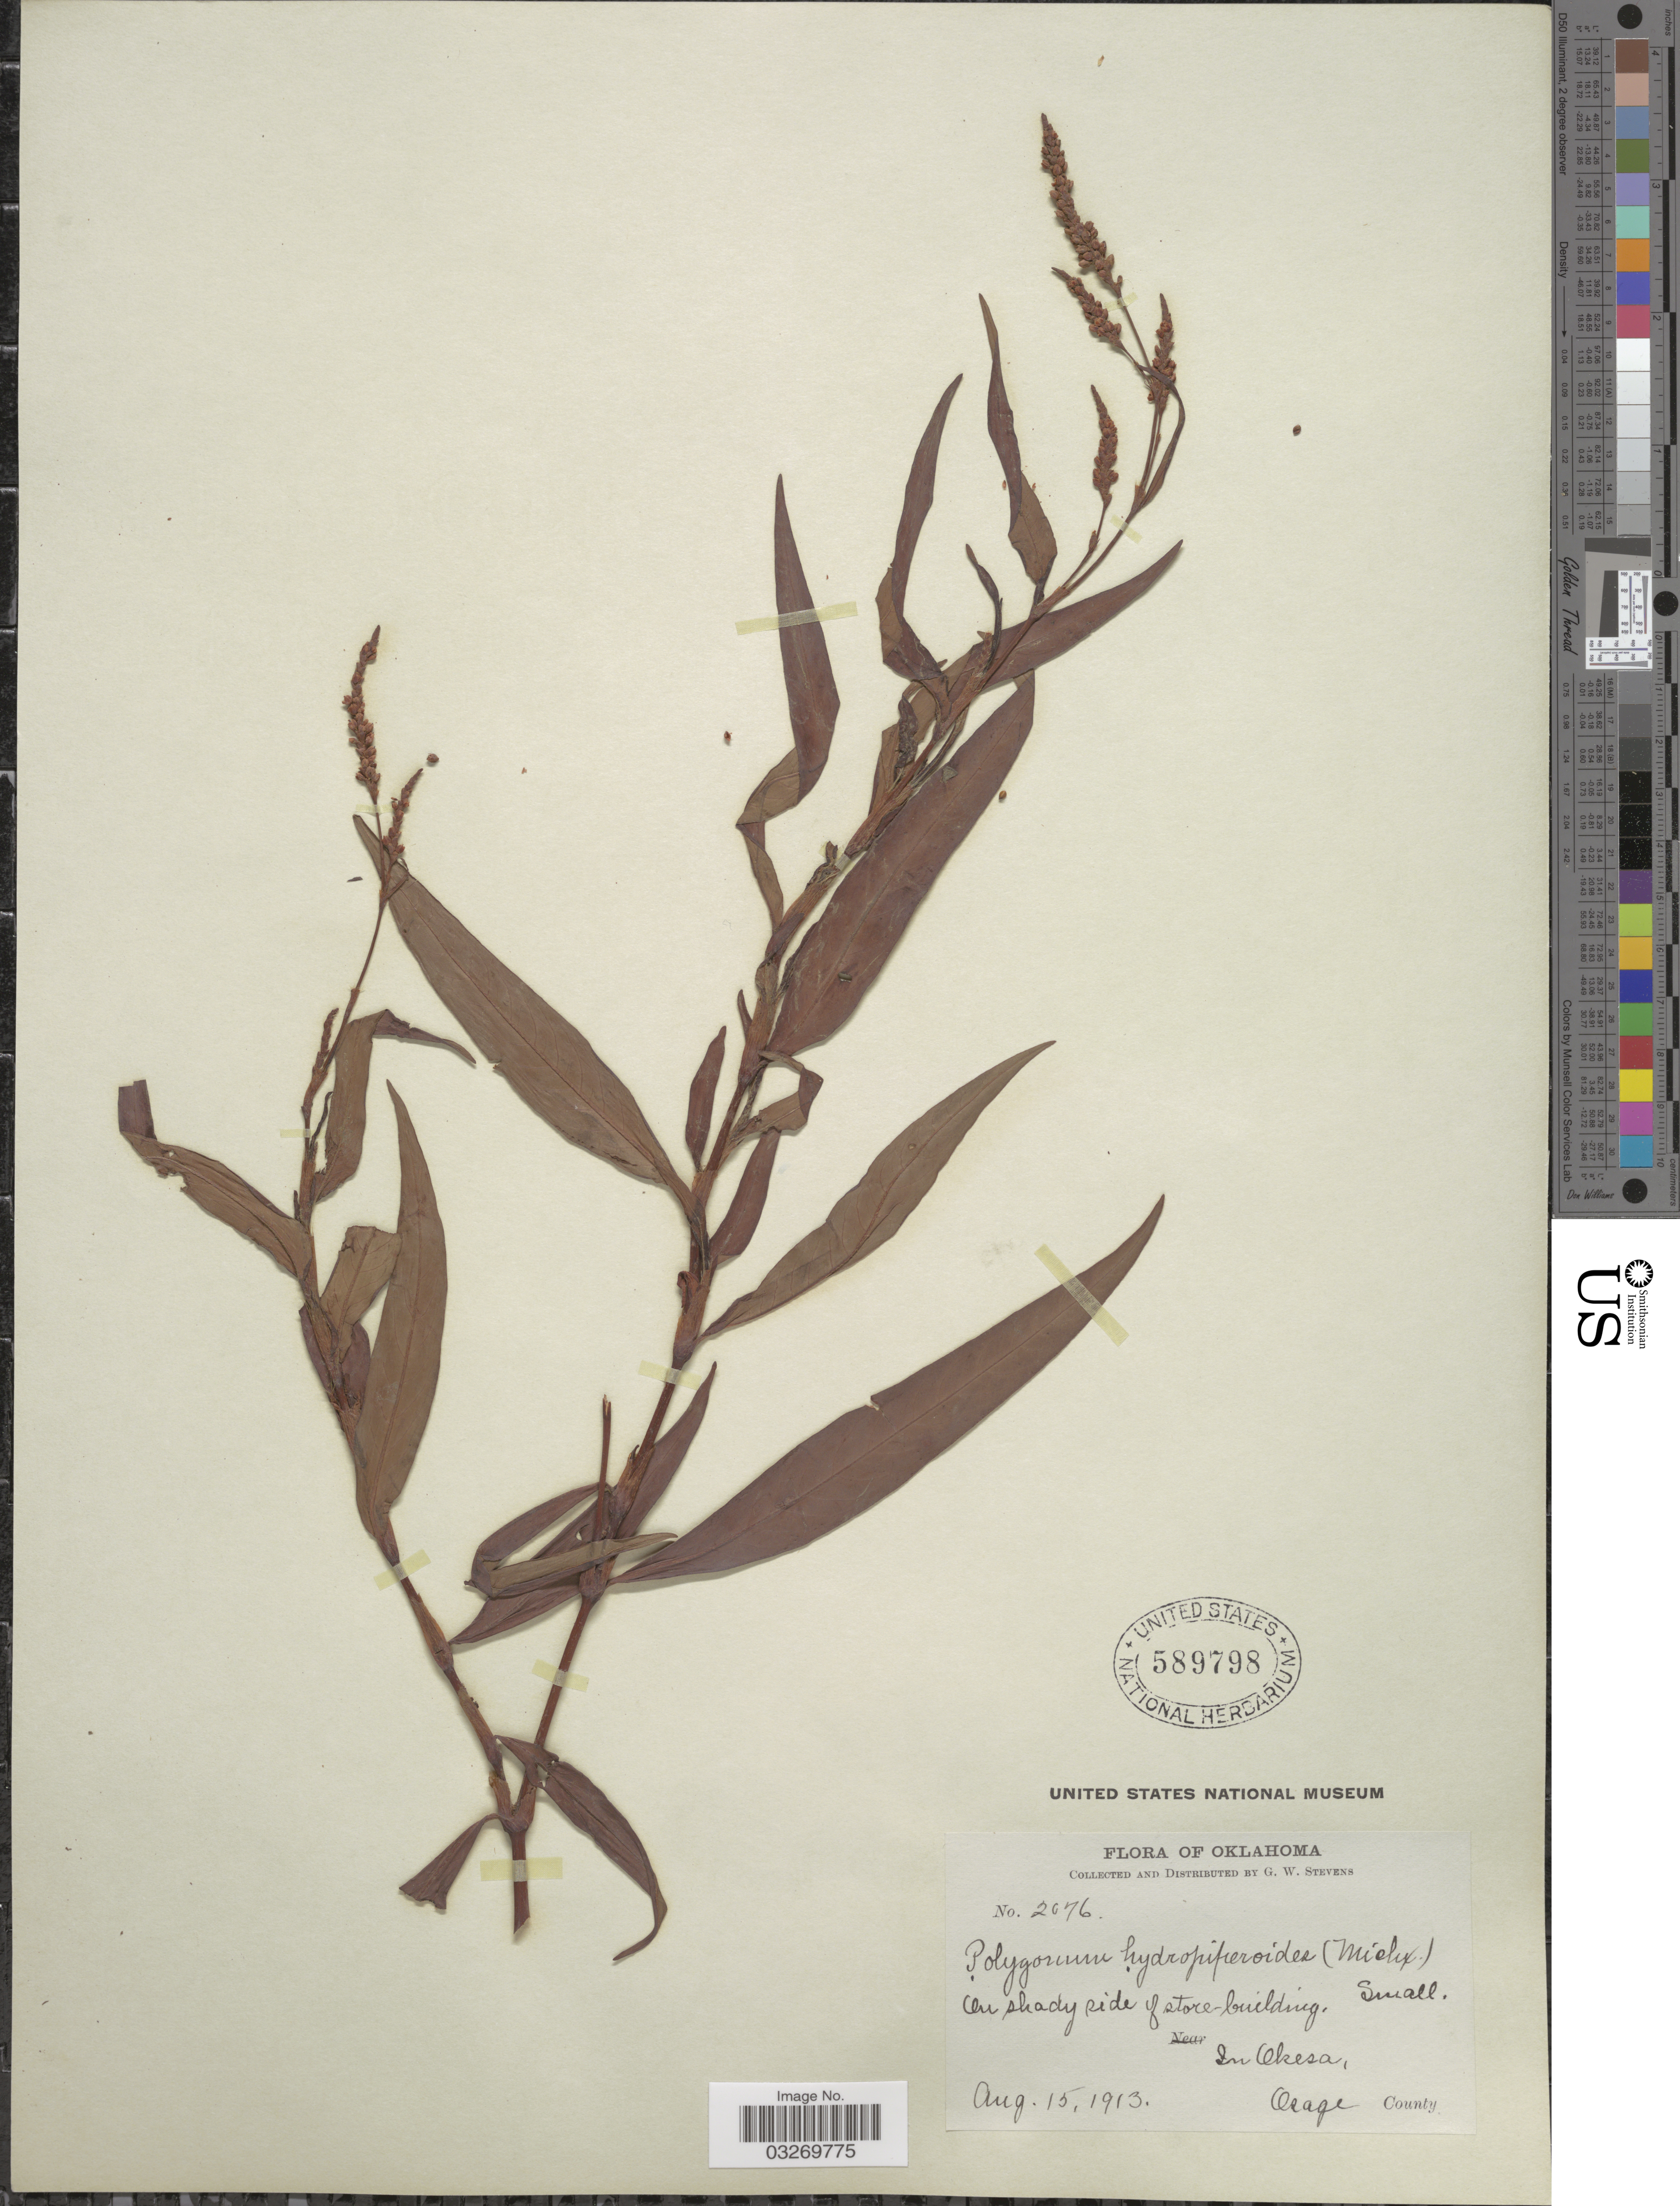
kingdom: Plantae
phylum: Tracheophyta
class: Magnoliopsida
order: Caryophyllales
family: Polygonaceae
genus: Persicaria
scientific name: Persicaria hydropiperoides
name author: (Michx.) Small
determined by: Atha, D. E.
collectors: G. W. Stevens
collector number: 2076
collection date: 1913-08-15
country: United States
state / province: Oklahoma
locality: On shady side of store-building. In Okesa, Osage County.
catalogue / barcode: US 589798